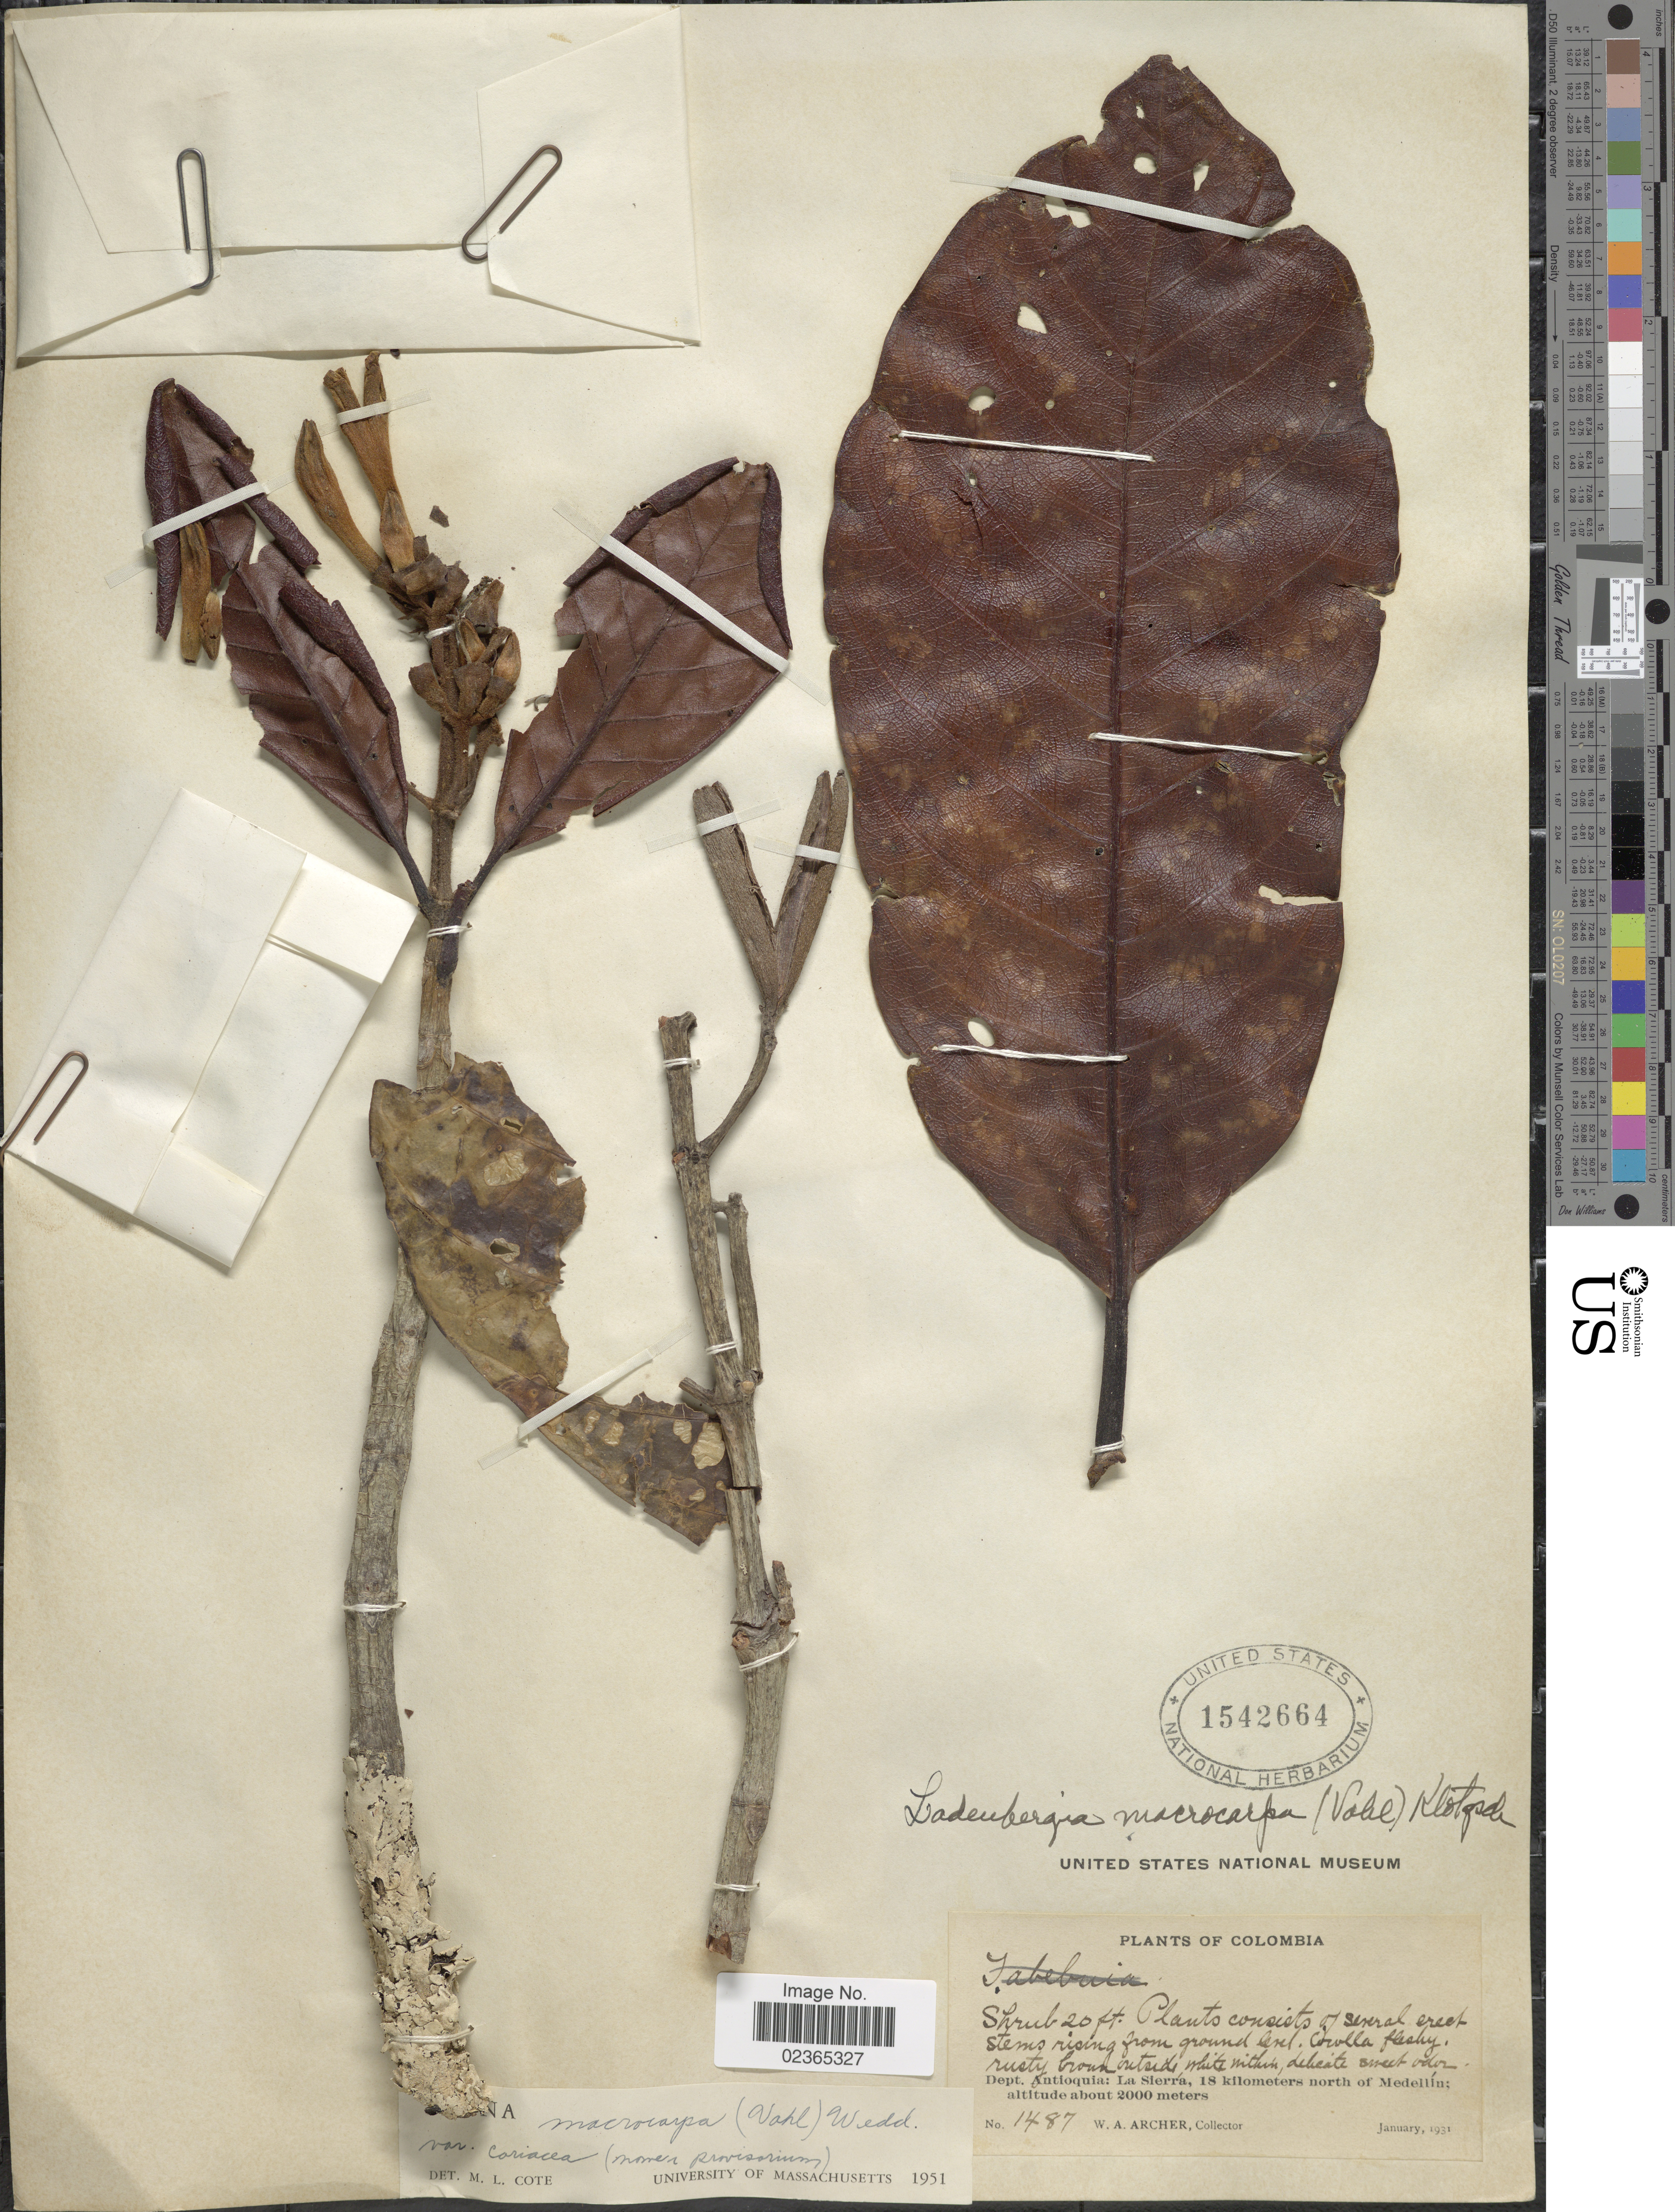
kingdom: Plantae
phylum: Tracheophyta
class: Magnoliopsida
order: Gentianales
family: Rubiaceae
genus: Ladenbergia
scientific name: Ladenbergia macrocarpa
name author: (Vahl) Klotzsch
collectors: W. A. Archer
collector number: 1487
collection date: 1931-01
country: Colombia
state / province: Antioquia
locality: La Sierra, 18 kilometers north of Medellin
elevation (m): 2000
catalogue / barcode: US 1542664